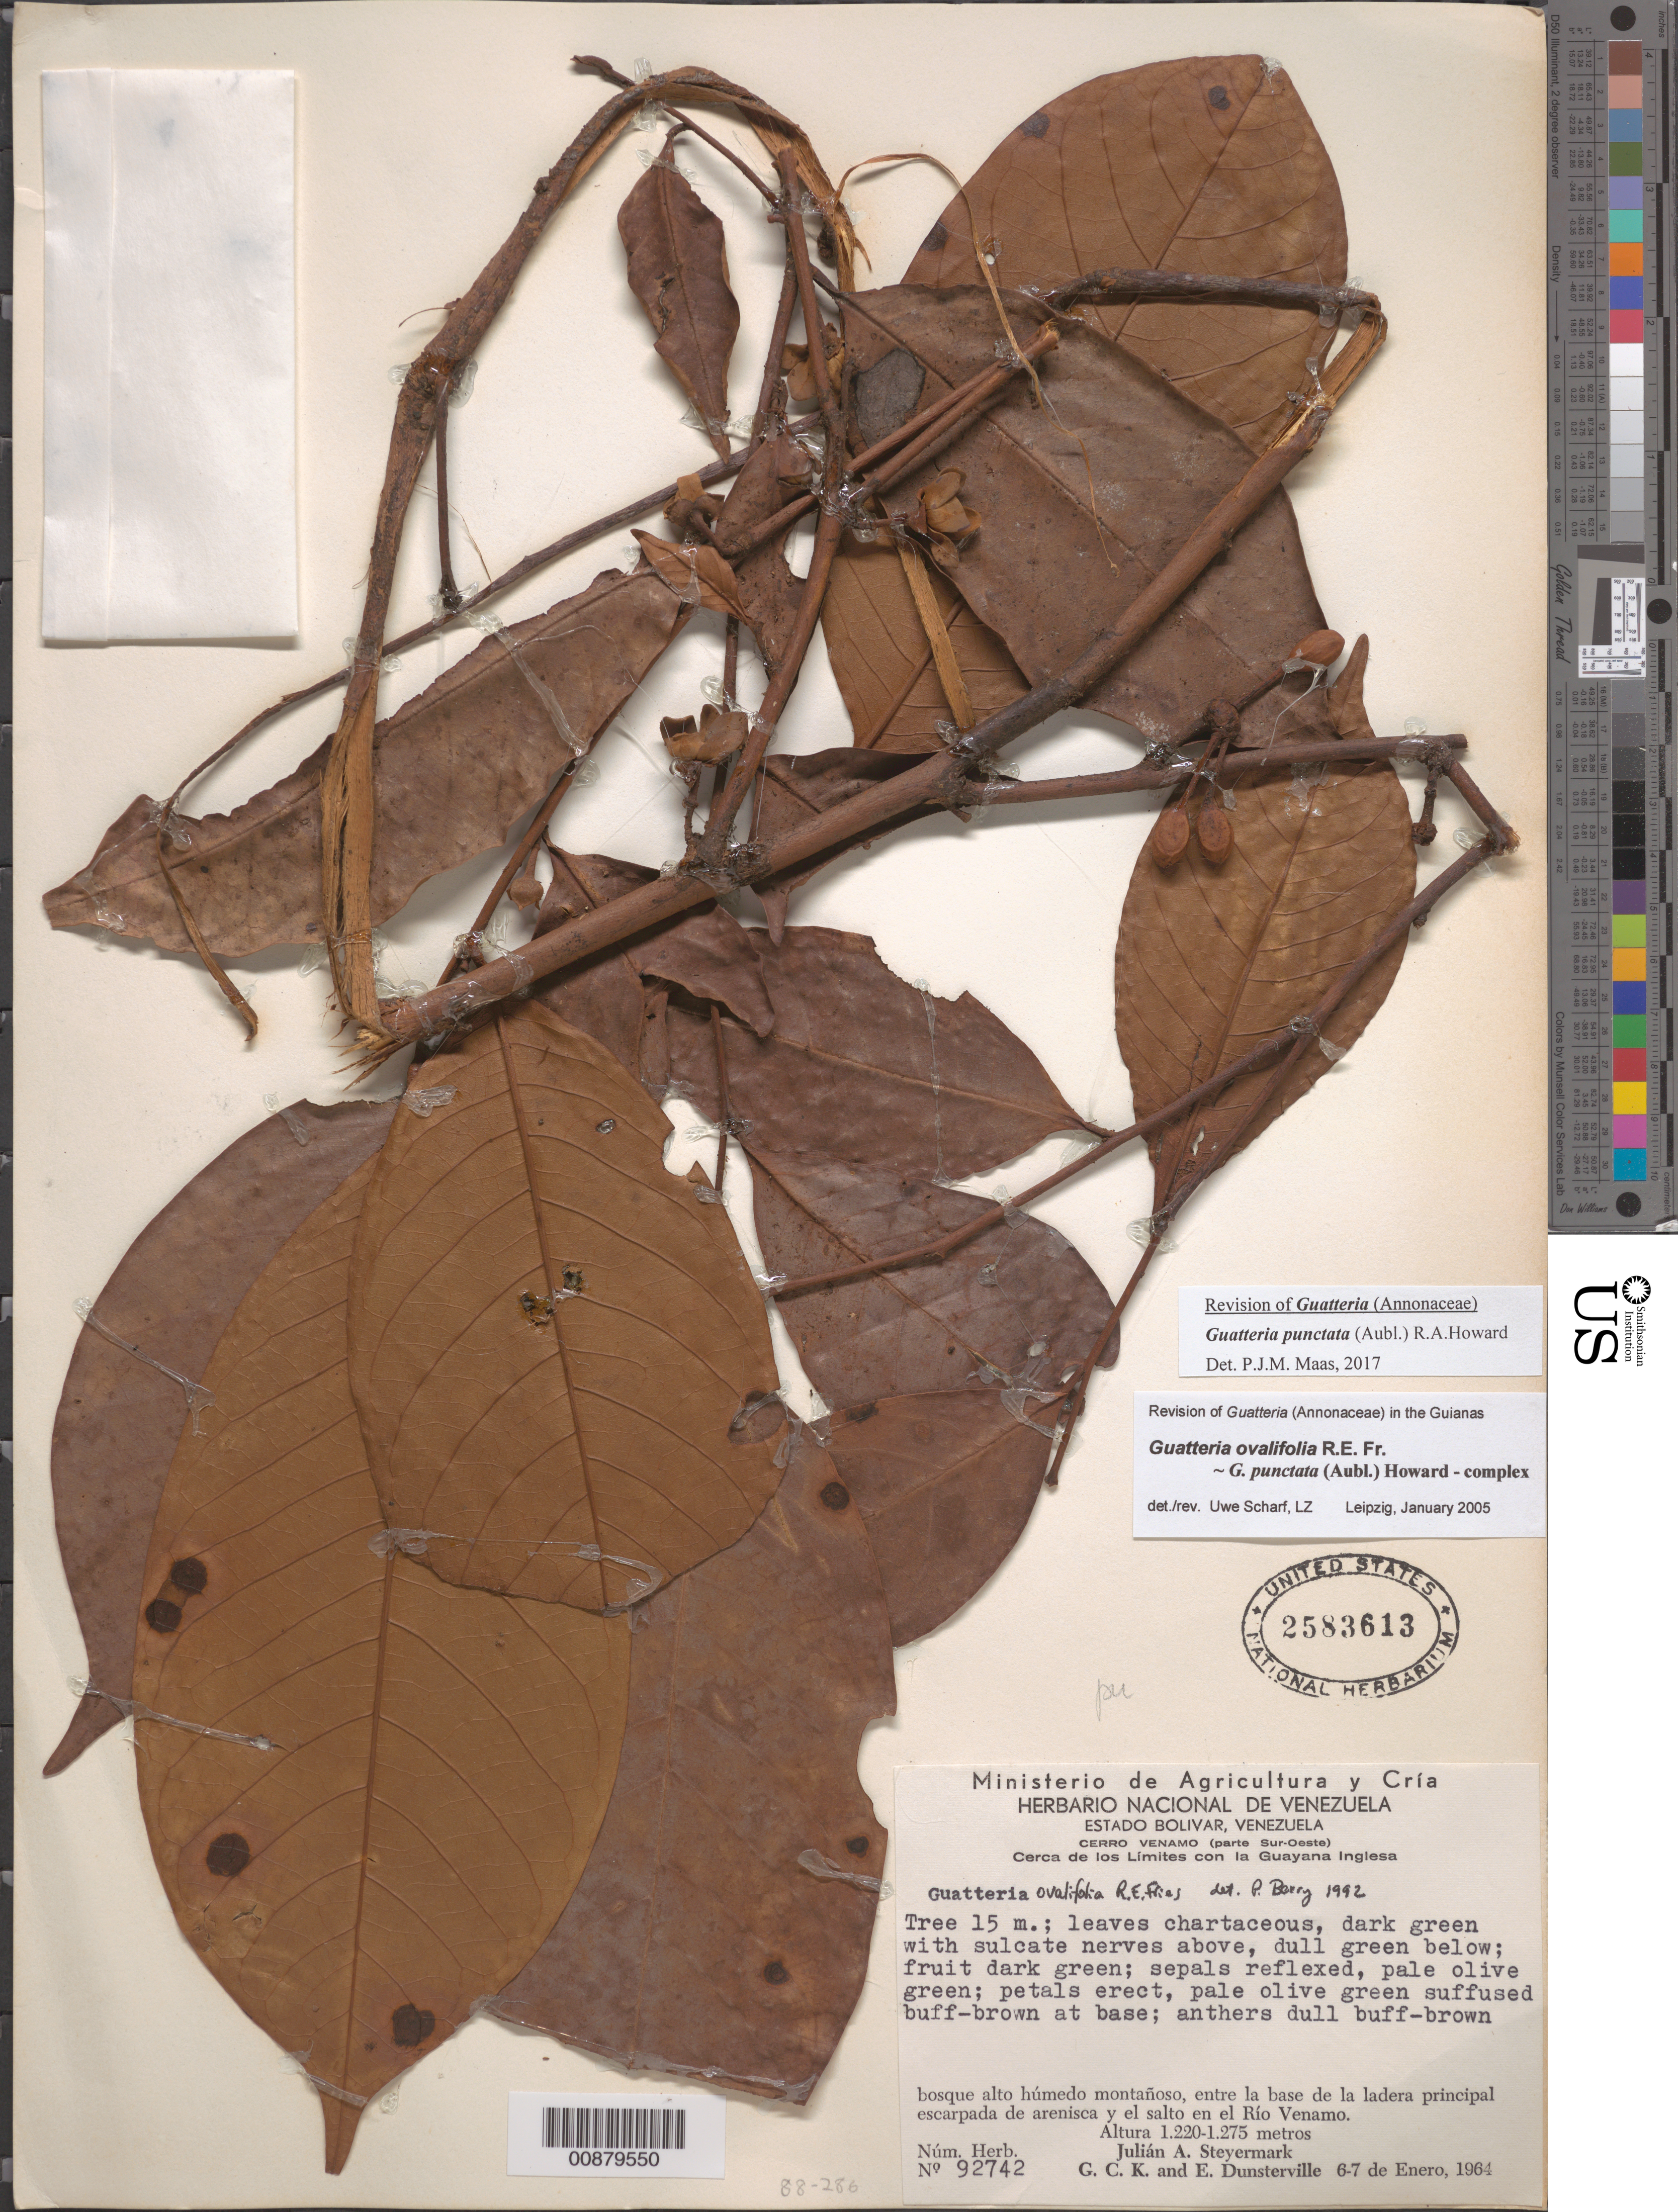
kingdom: Plantae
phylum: Tracheophyta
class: Magnoliopsida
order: Magnoliales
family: Annonaceae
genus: Guatteria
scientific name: Guatteria punctata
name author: (Aubl.) R.A. Howard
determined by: Maas, Paul J.; Maas, H.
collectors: J. Steyermark, G. C. K. Dunsterville & E. Dunsterville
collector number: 92742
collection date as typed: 6-Jan-64 to 7-Jan-64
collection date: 1964-01-06/1964-01-07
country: Venezuela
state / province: Bolívar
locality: Cerro Venamo, Río Venamo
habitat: Bosque alto humedo montanoso, entre la base de la ladera principal escarpada de arenisca y el salto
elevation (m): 1220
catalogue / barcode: US 2583613